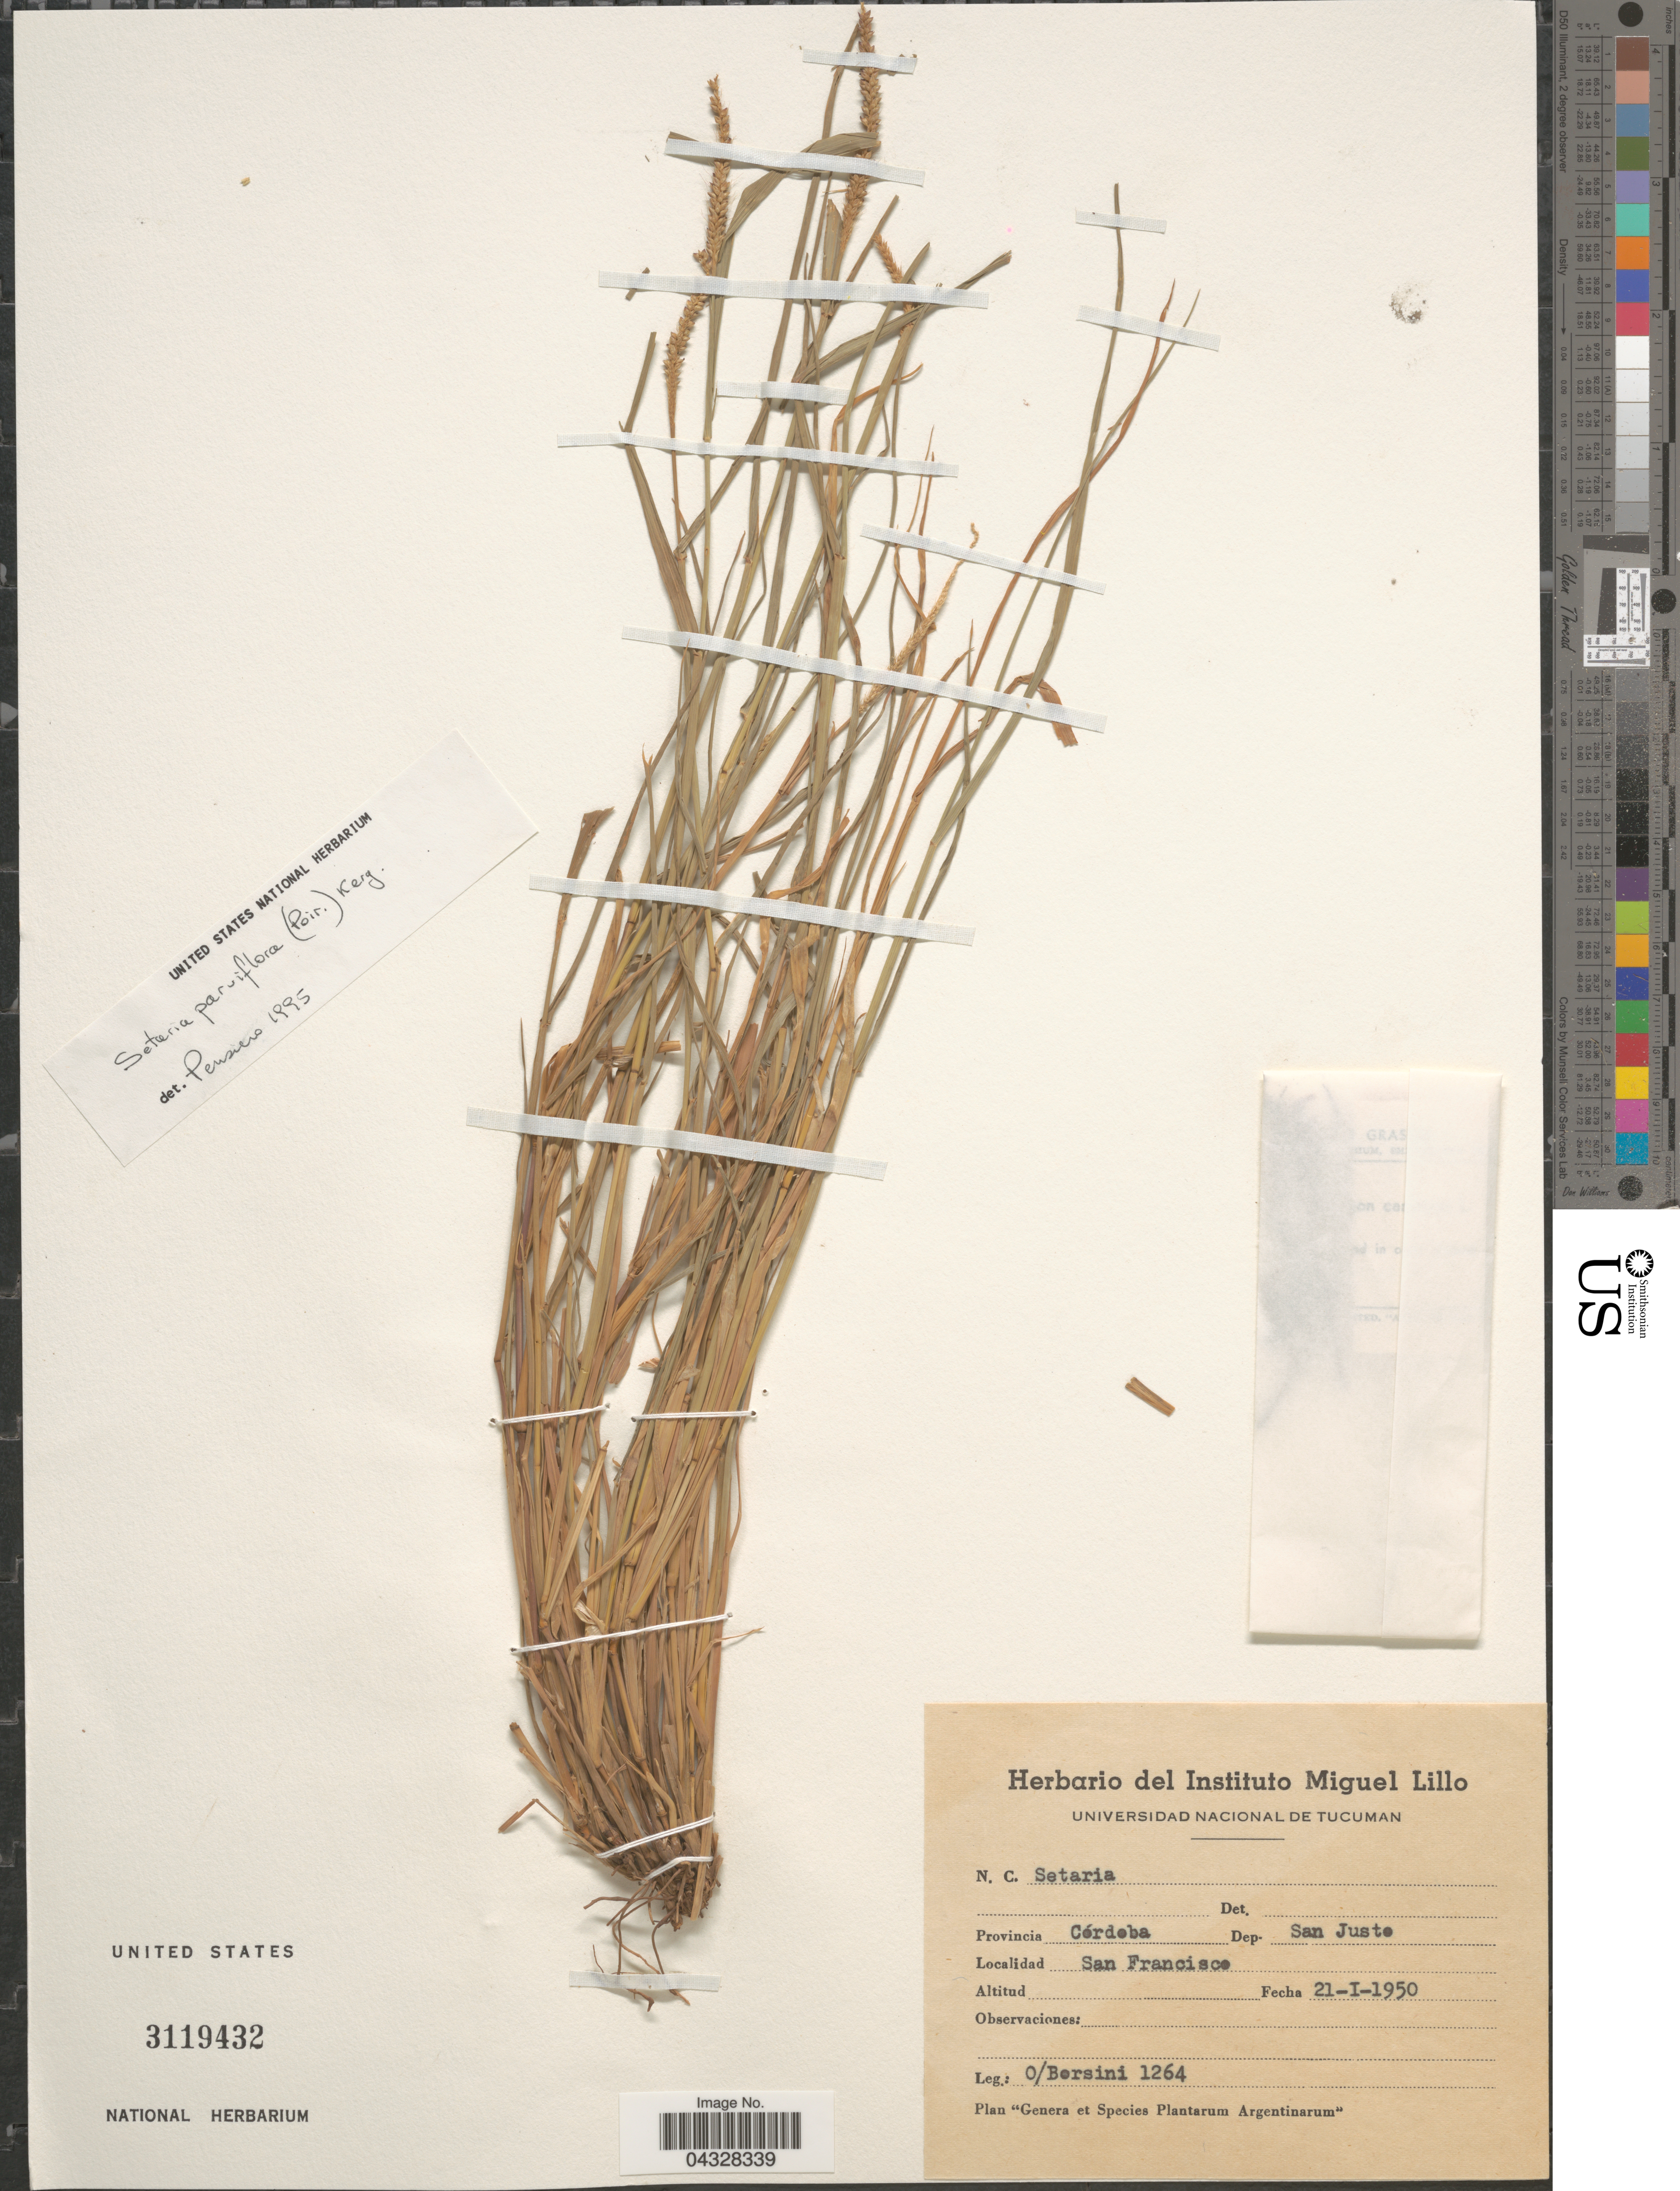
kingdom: Plantae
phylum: Tracheophyta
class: Liliopsida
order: Poales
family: Poaceae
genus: Setaria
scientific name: Setaria parviflora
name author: (Poir.) Kerguélen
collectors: O. H. Borsini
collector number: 1264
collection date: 1950-01-21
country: Argentina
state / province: Cordoba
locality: Dep. San Justo. San Francisco.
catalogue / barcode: US 3119432